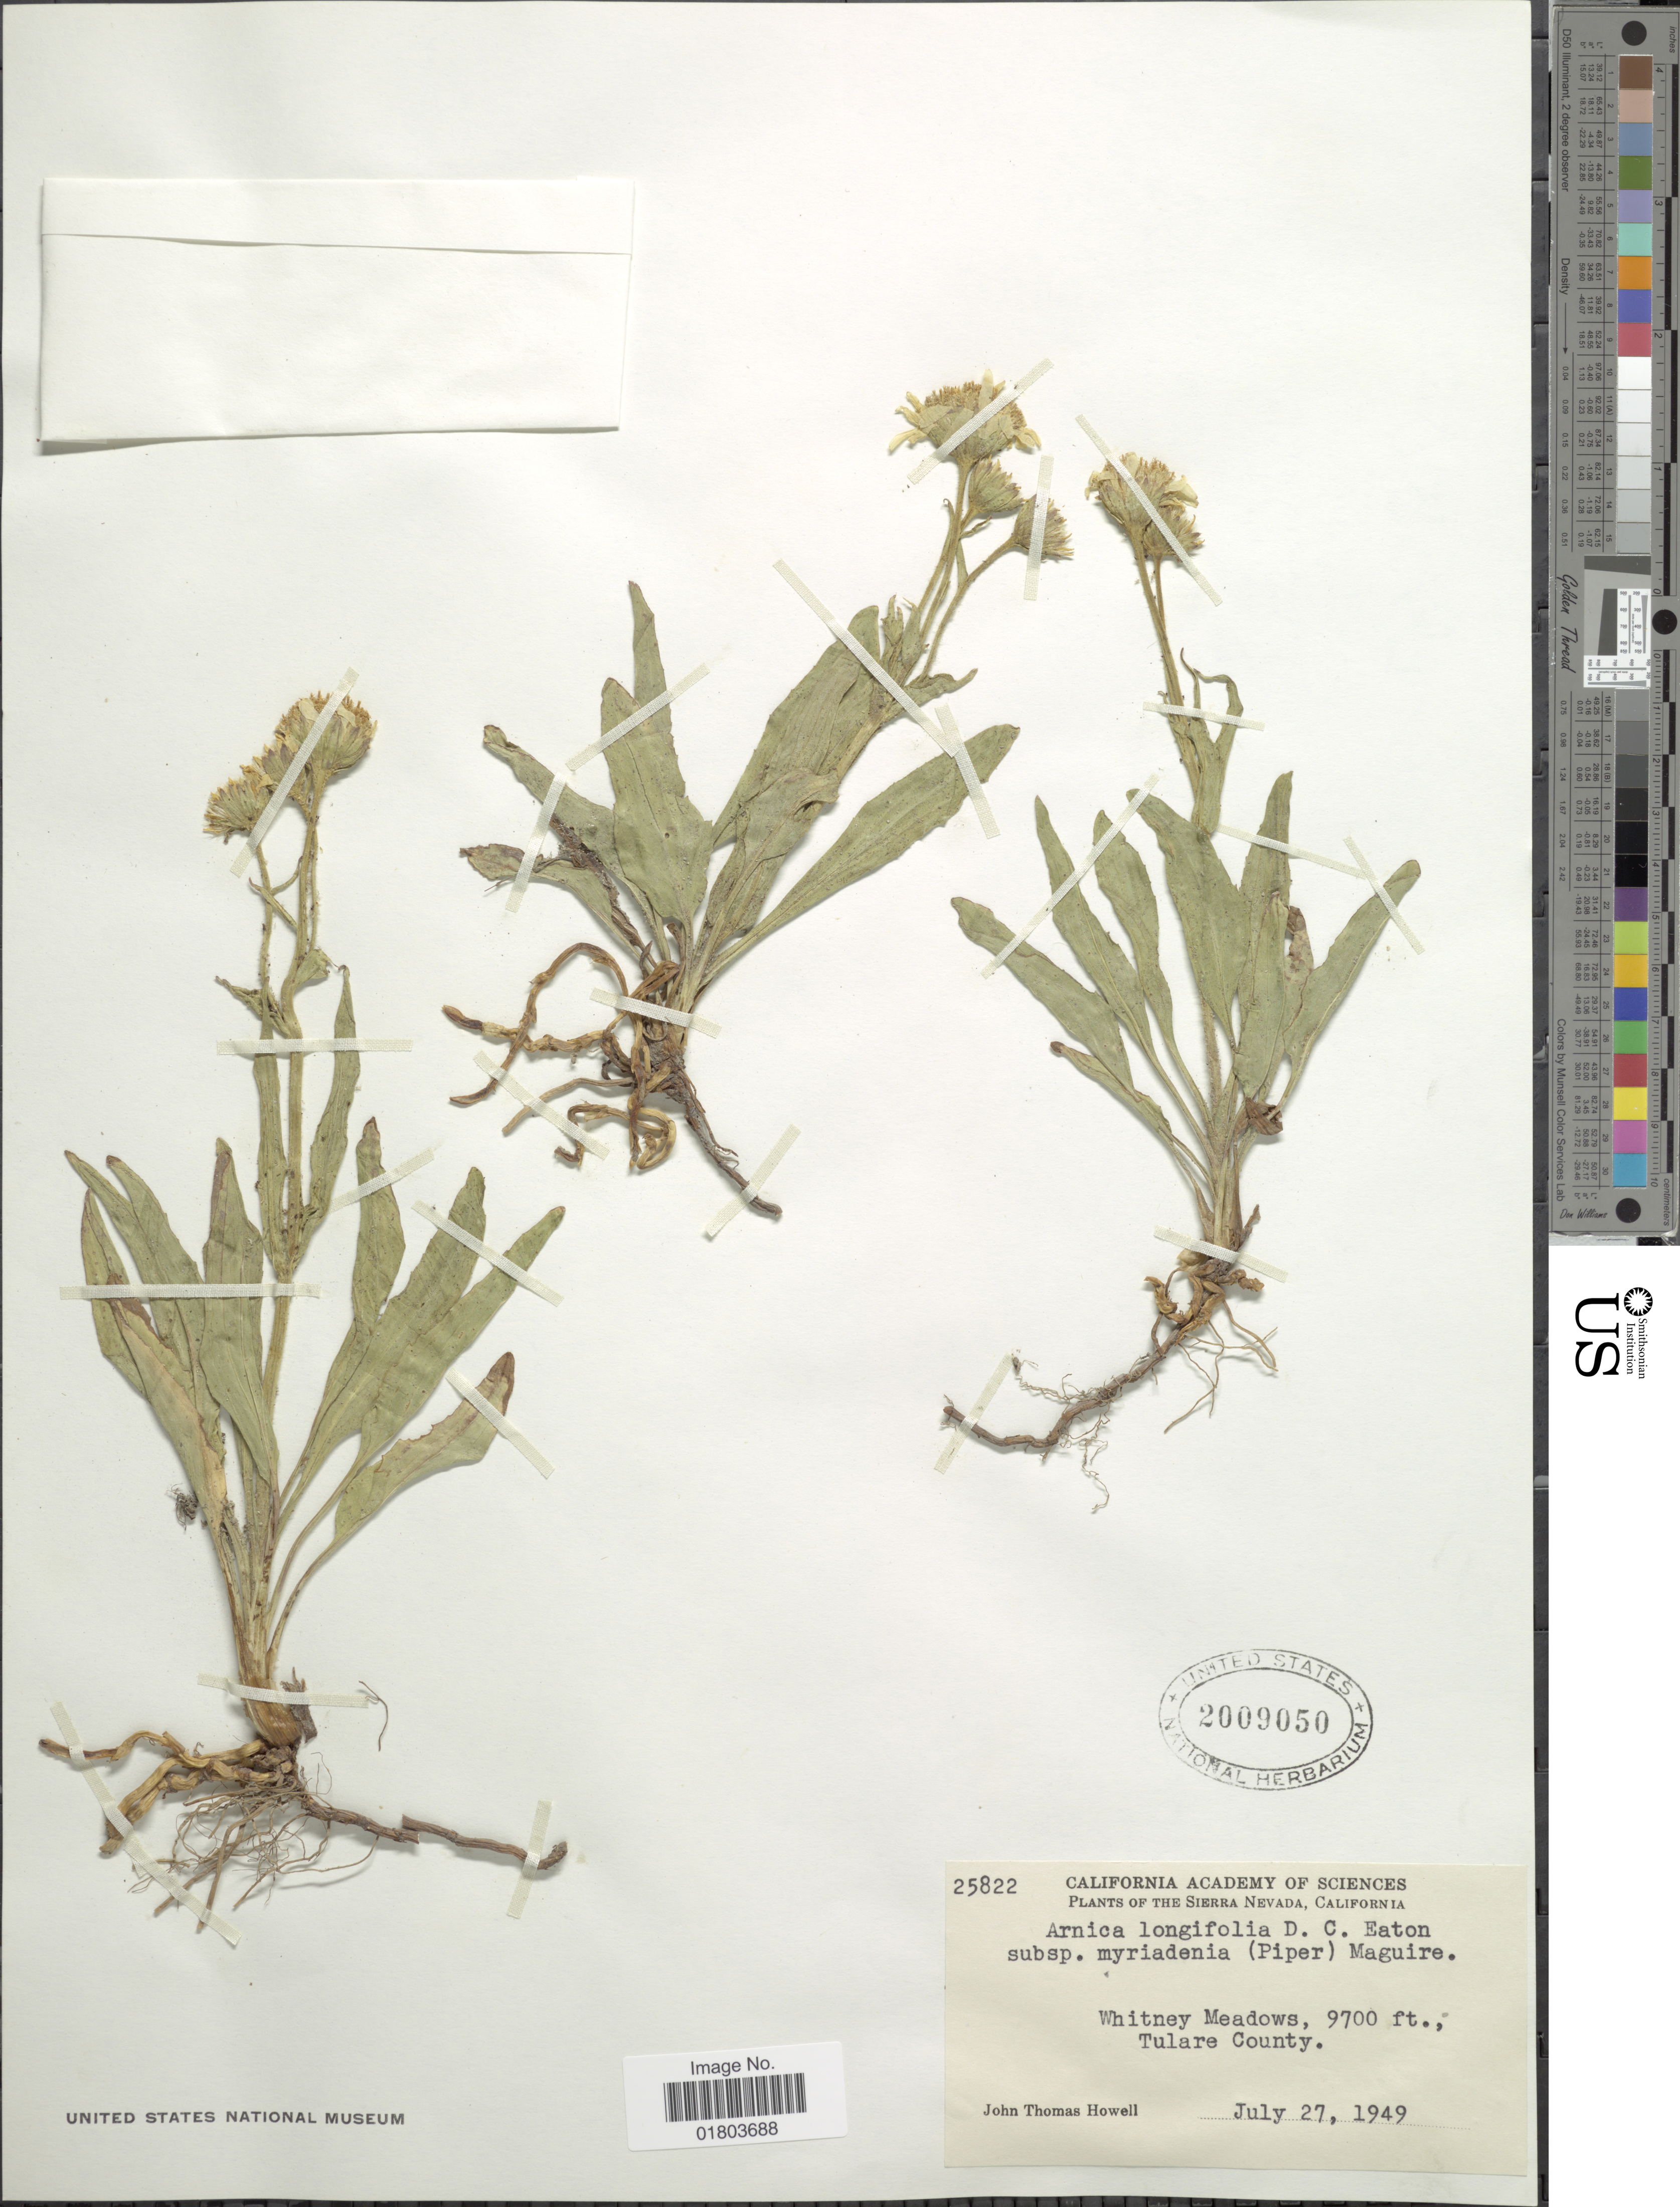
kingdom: Plantae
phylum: Tracheophyta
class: Magnoliopsida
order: Asterales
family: Asteraceae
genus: Arnica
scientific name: Arnica longifolia subsp. myriadenia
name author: (Piper) Maguire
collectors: J. T. Howell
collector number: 25822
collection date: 1949-07-27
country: United States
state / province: California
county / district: Tulare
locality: The Sierra Nevada, Whitney Meadows, Tulare County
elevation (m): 2957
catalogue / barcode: US 2009050